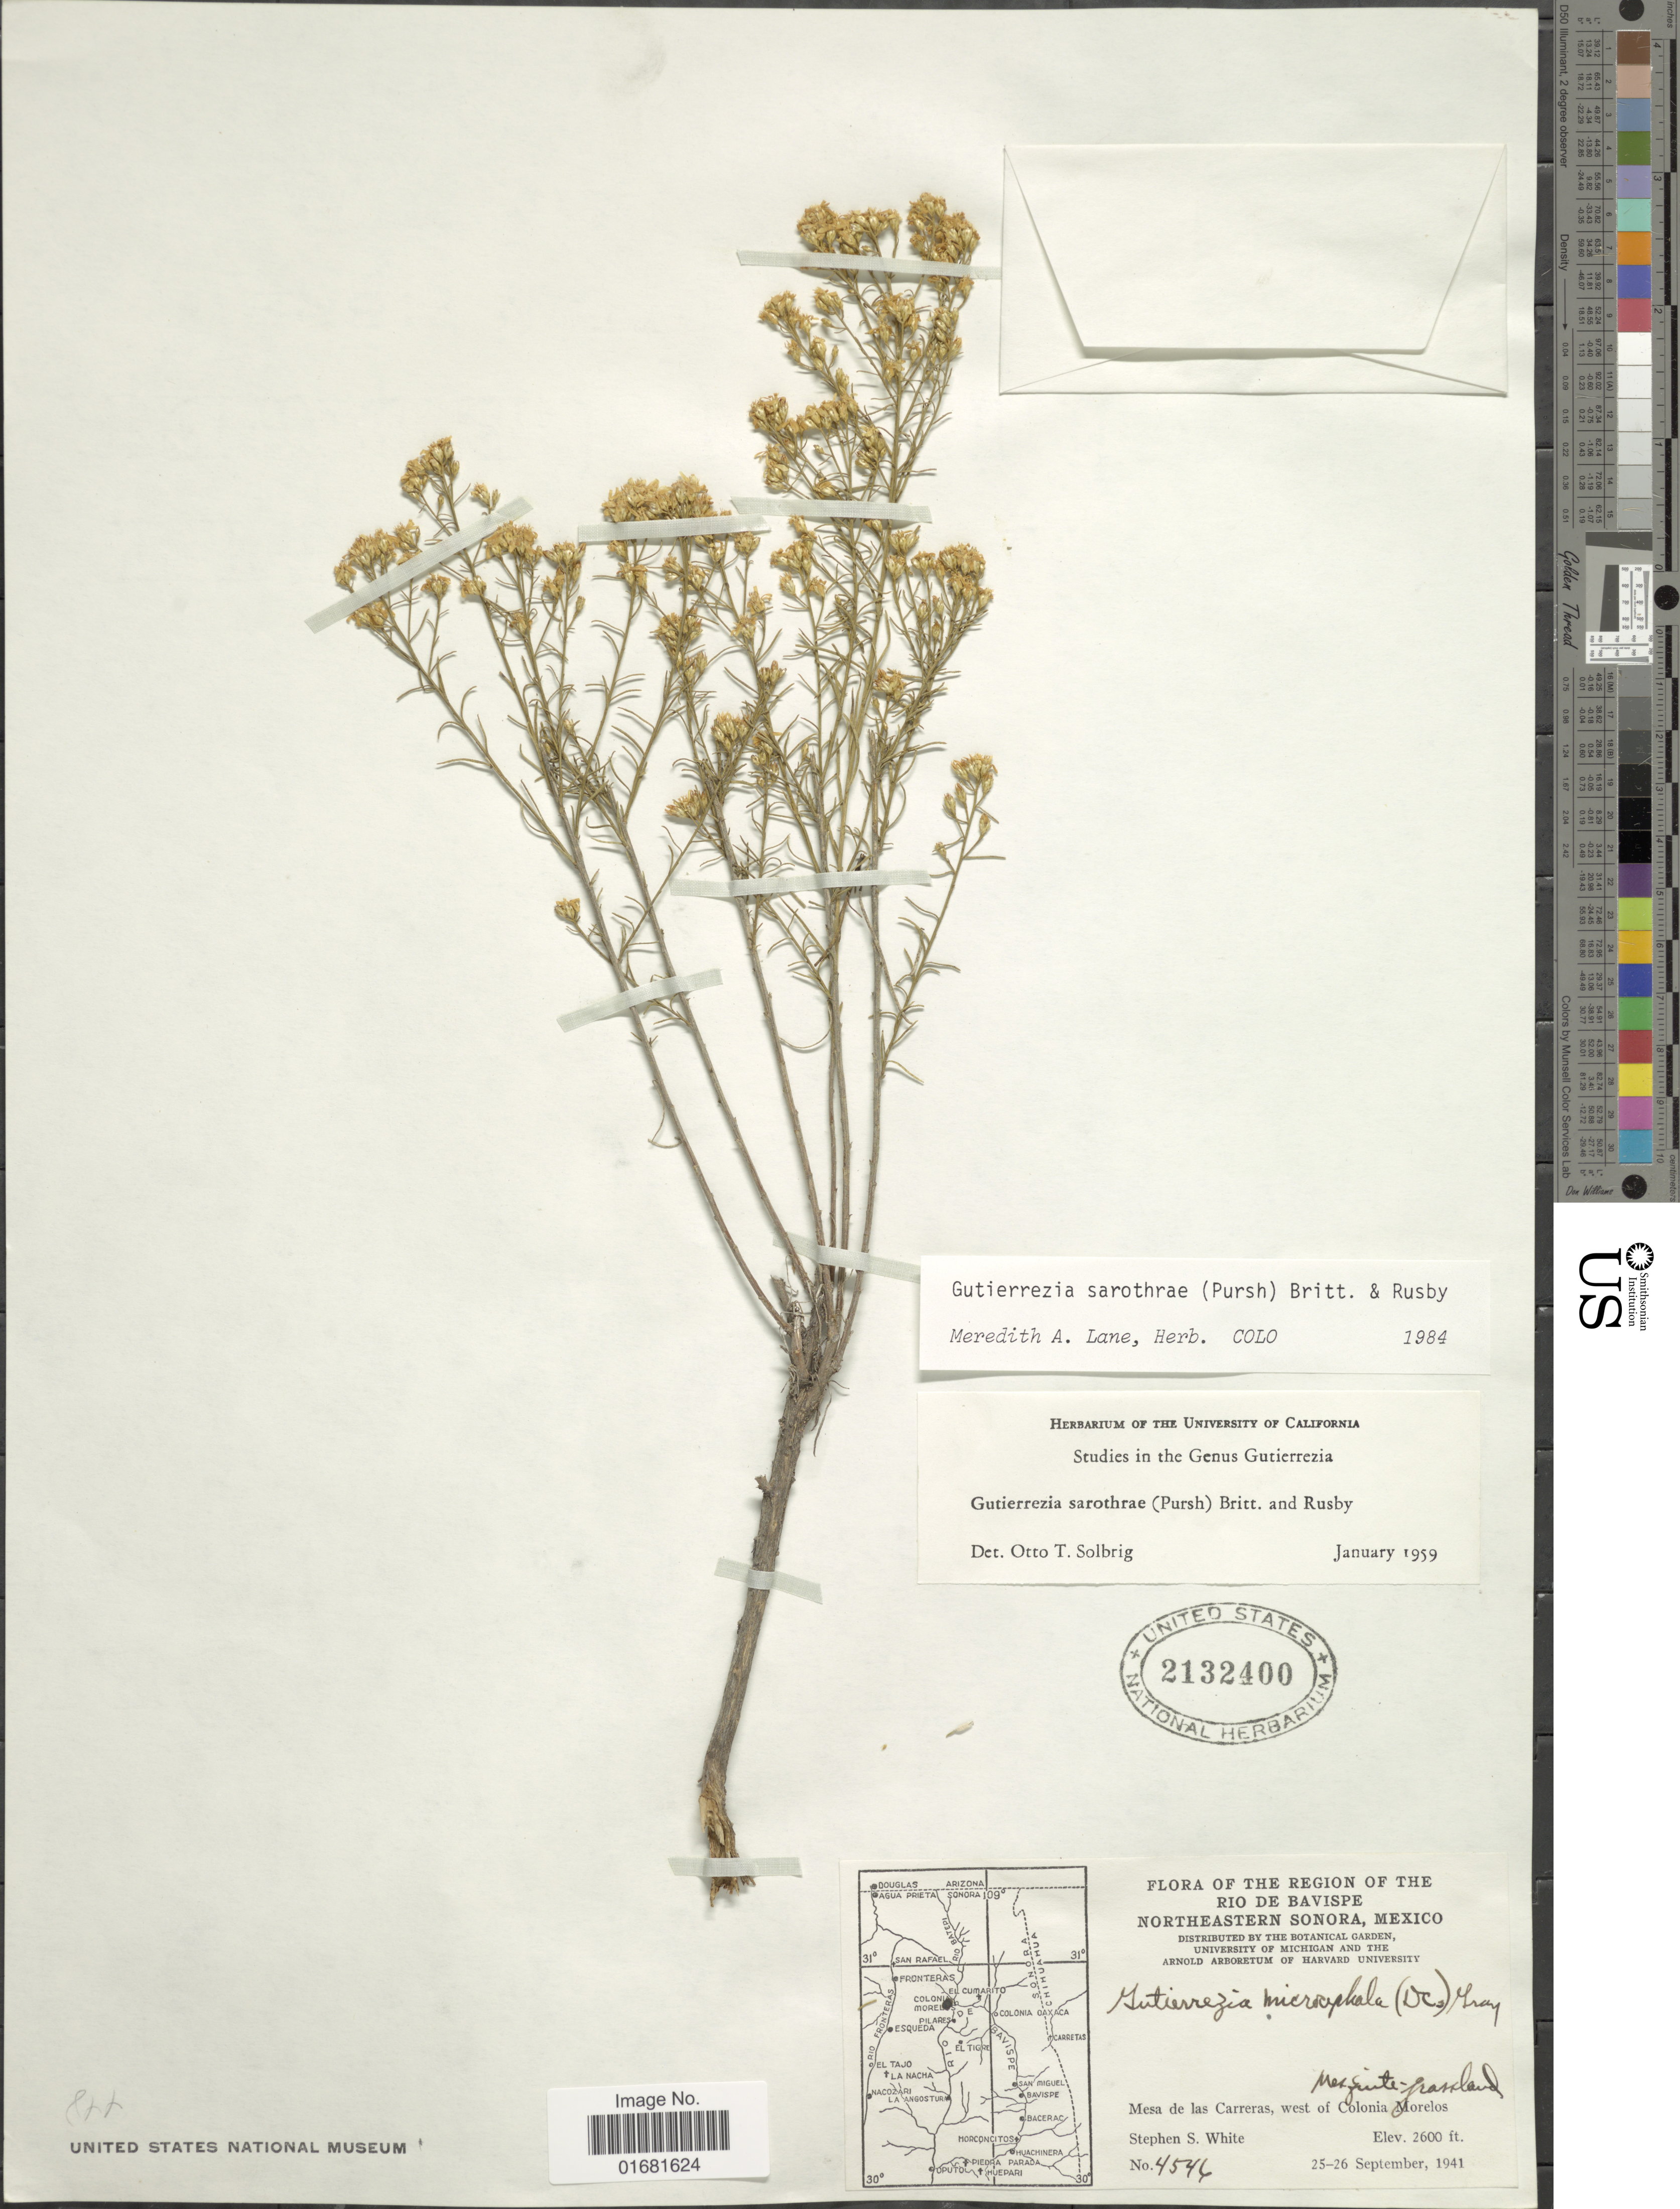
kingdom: Plantae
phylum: Tracheophyta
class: Magnoliopsida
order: Asterales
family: Asteraceae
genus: Gutierrezia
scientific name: Gutierrezia sarothrae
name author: (Pursh) Britton & Rusby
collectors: S. S. White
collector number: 4546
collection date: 1941-09-25/1941-09-26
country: Mexico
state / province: Sonora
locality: Northeastern Sonora, Mexico. Mesa de las Carreras, west of Colonia Morelos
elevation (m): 792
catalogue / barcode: US 2132400